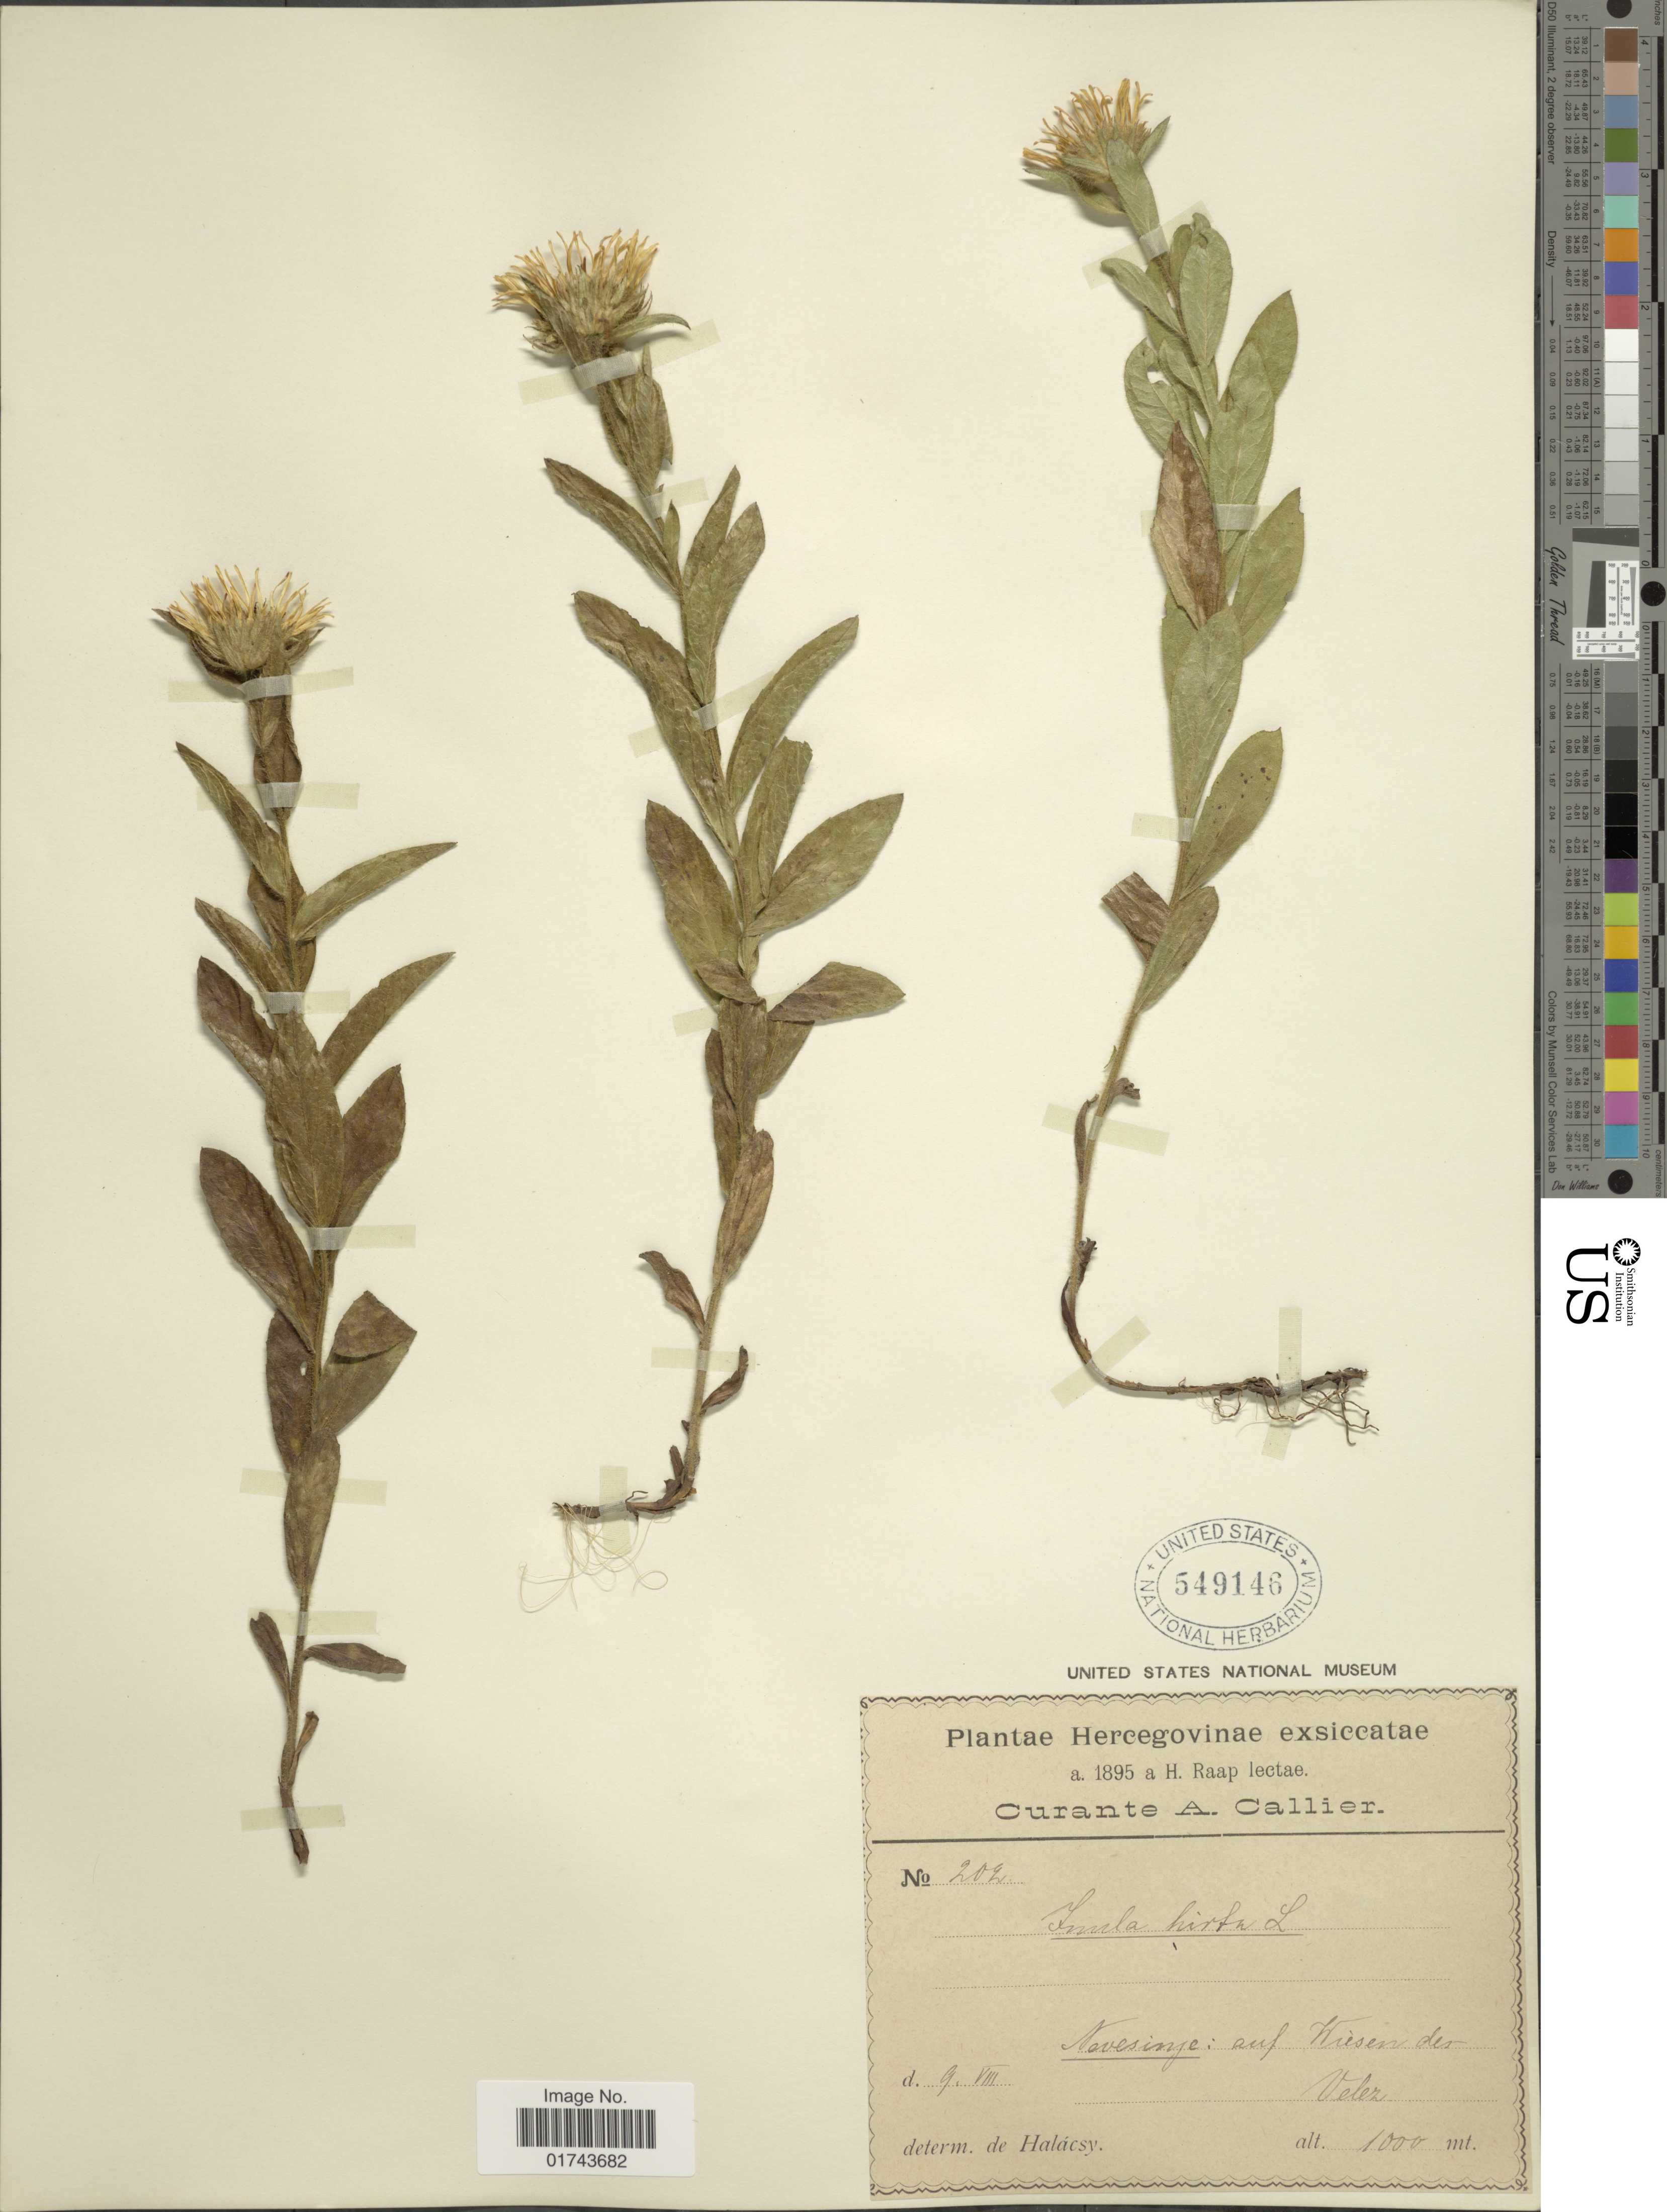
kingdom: Plantae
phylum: Tracheophyta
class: Magnoliopsida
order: Asterales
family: Asteraceae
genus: Inula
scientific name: Inula hirta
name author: L.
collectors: H. Raap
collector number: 202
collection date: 1895-08-09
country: Bosnia and Herzegovina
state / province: Srpska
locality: Hercegovinae, Novesinje: auf Wiesen des Velez [interpreted]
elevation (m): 1000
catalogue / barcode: US 549146